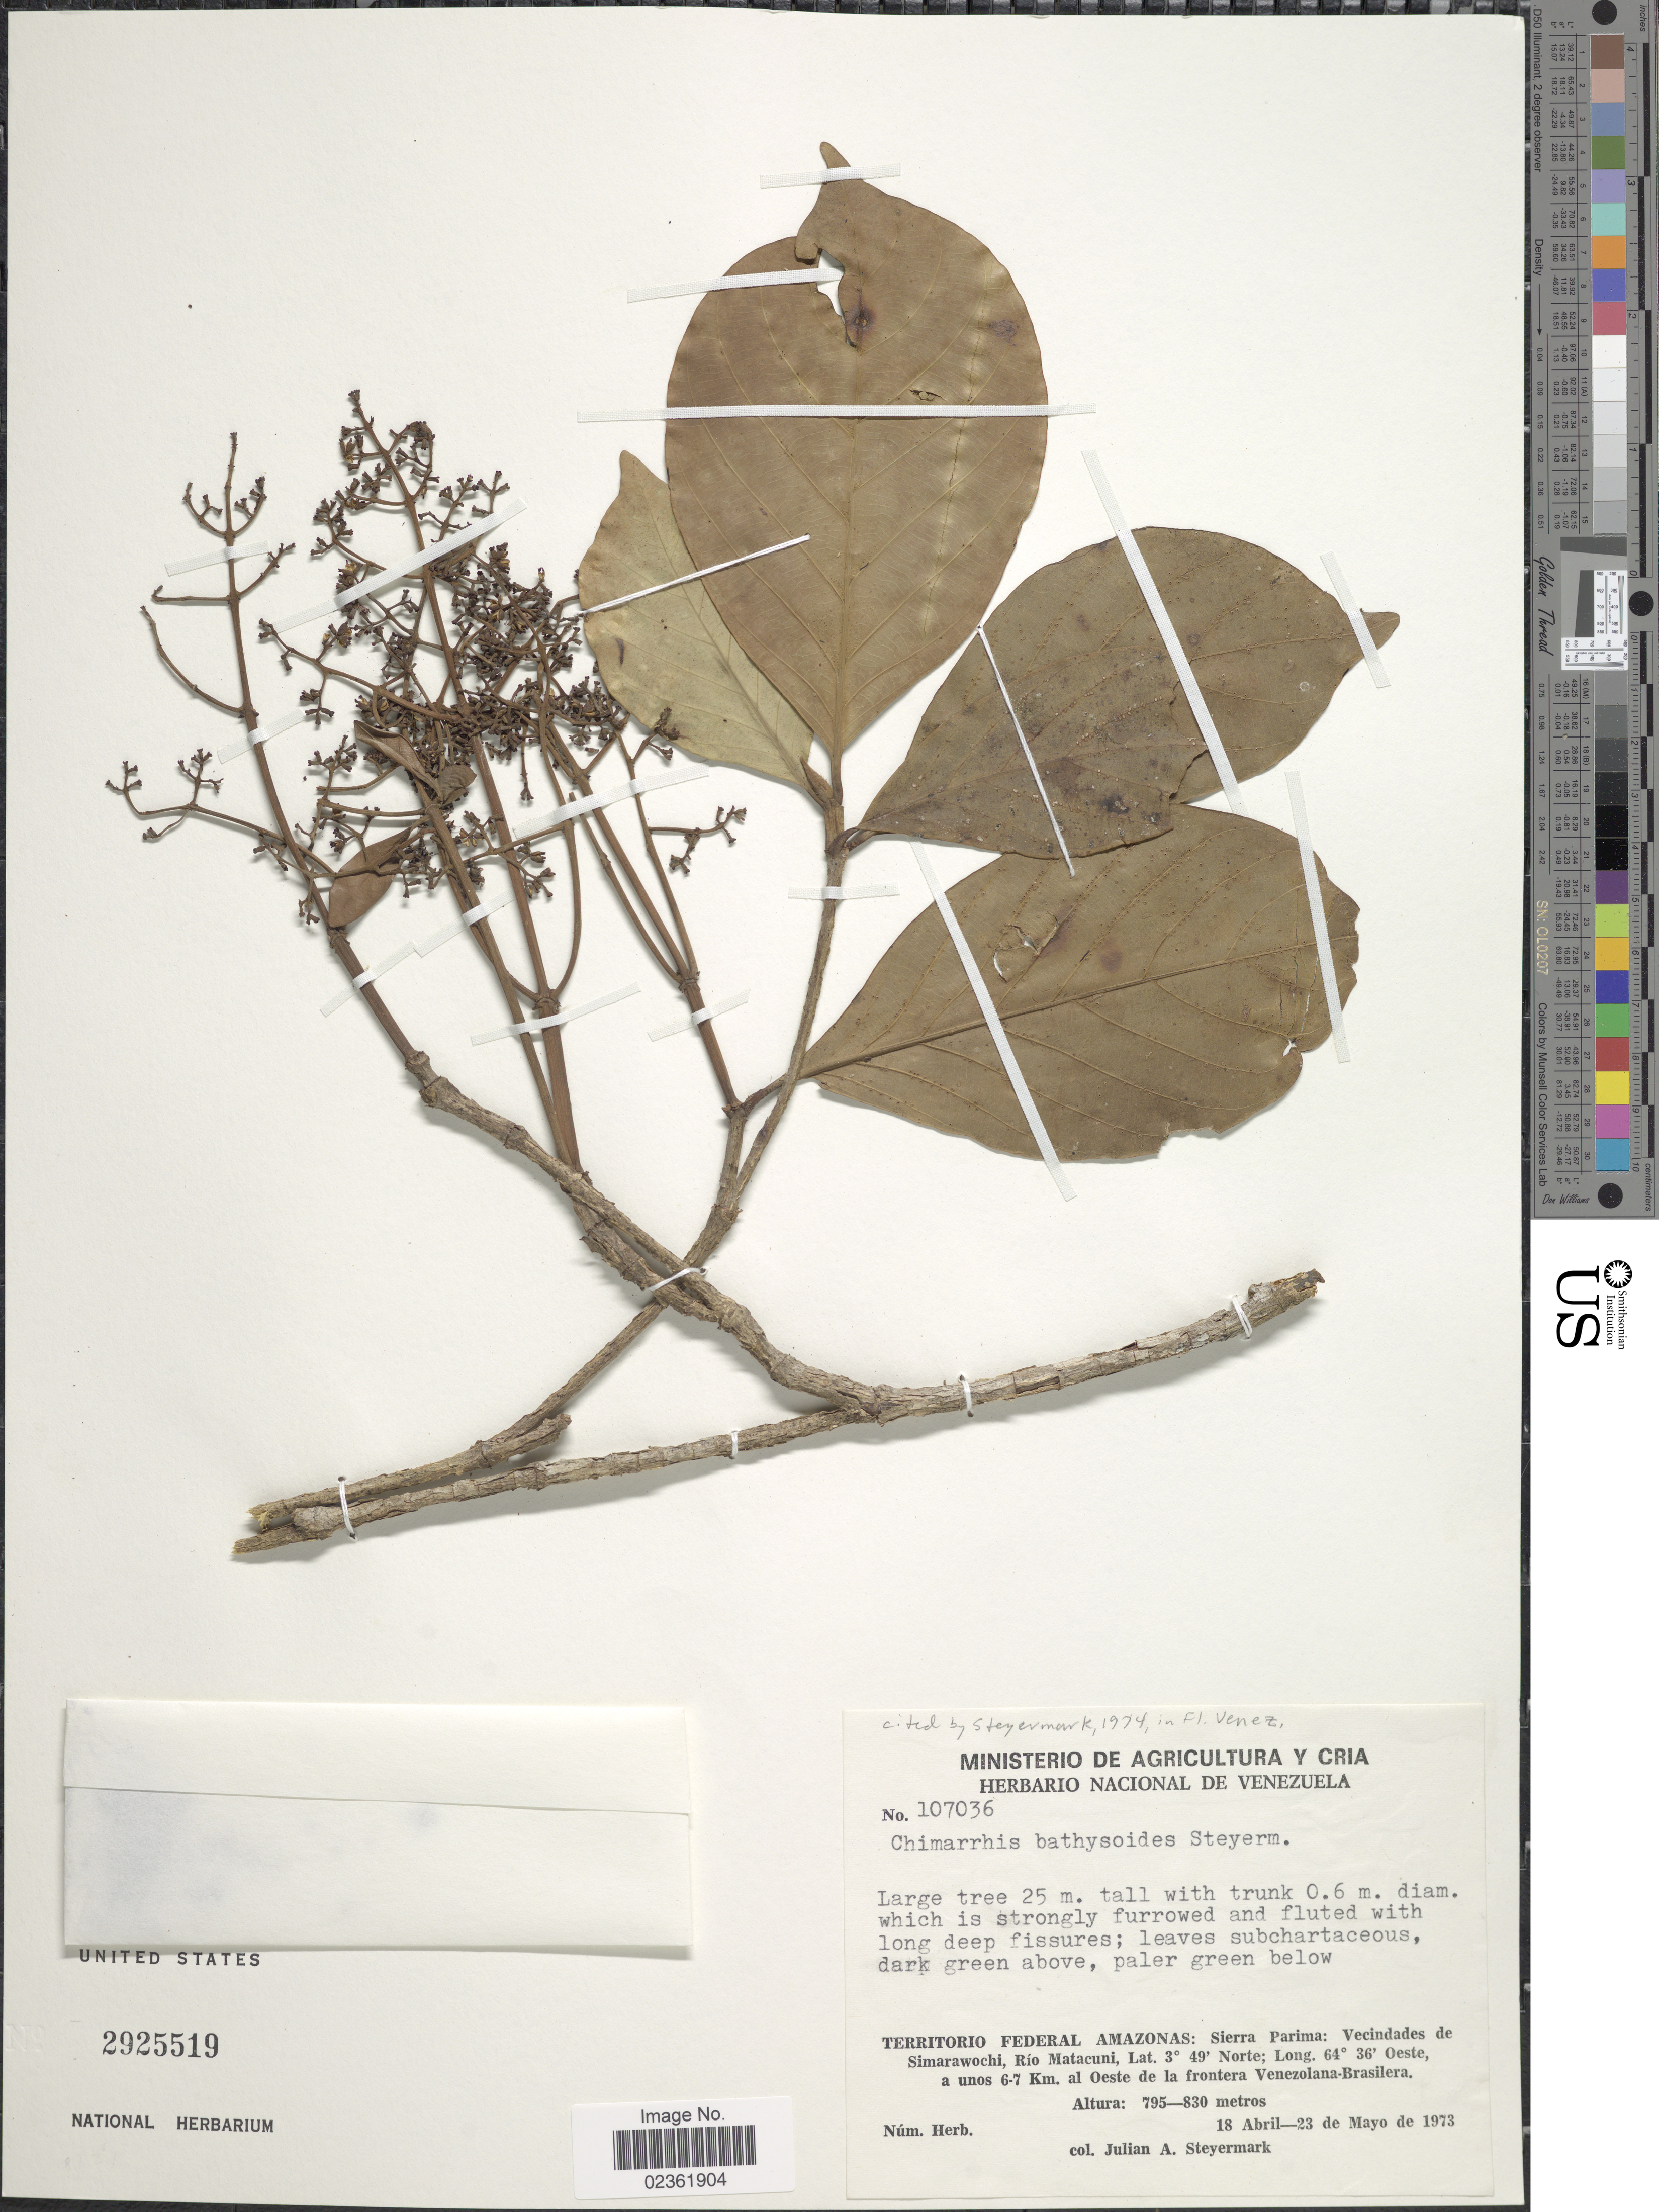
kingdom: Plantae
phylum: Tracheophyta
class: Magnoliopsida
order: Gentianales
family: Rubiaceae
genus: Bathysa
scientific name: Bathysa bathysoides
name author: (Steyerm.) Delprete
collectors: J. Steyermark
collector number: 107036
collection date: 1973-04-18/1973-05-23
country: Venezuela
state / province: Amazonas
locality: Territorio Federal Amazonas: Sierra Parima: Vecindades de Simarawochi, Rio Matacumi, a unos 6-7 Km. al Oeste de la frontera Venezolana-Brasilera.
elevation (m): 795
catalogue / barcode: US 2925519